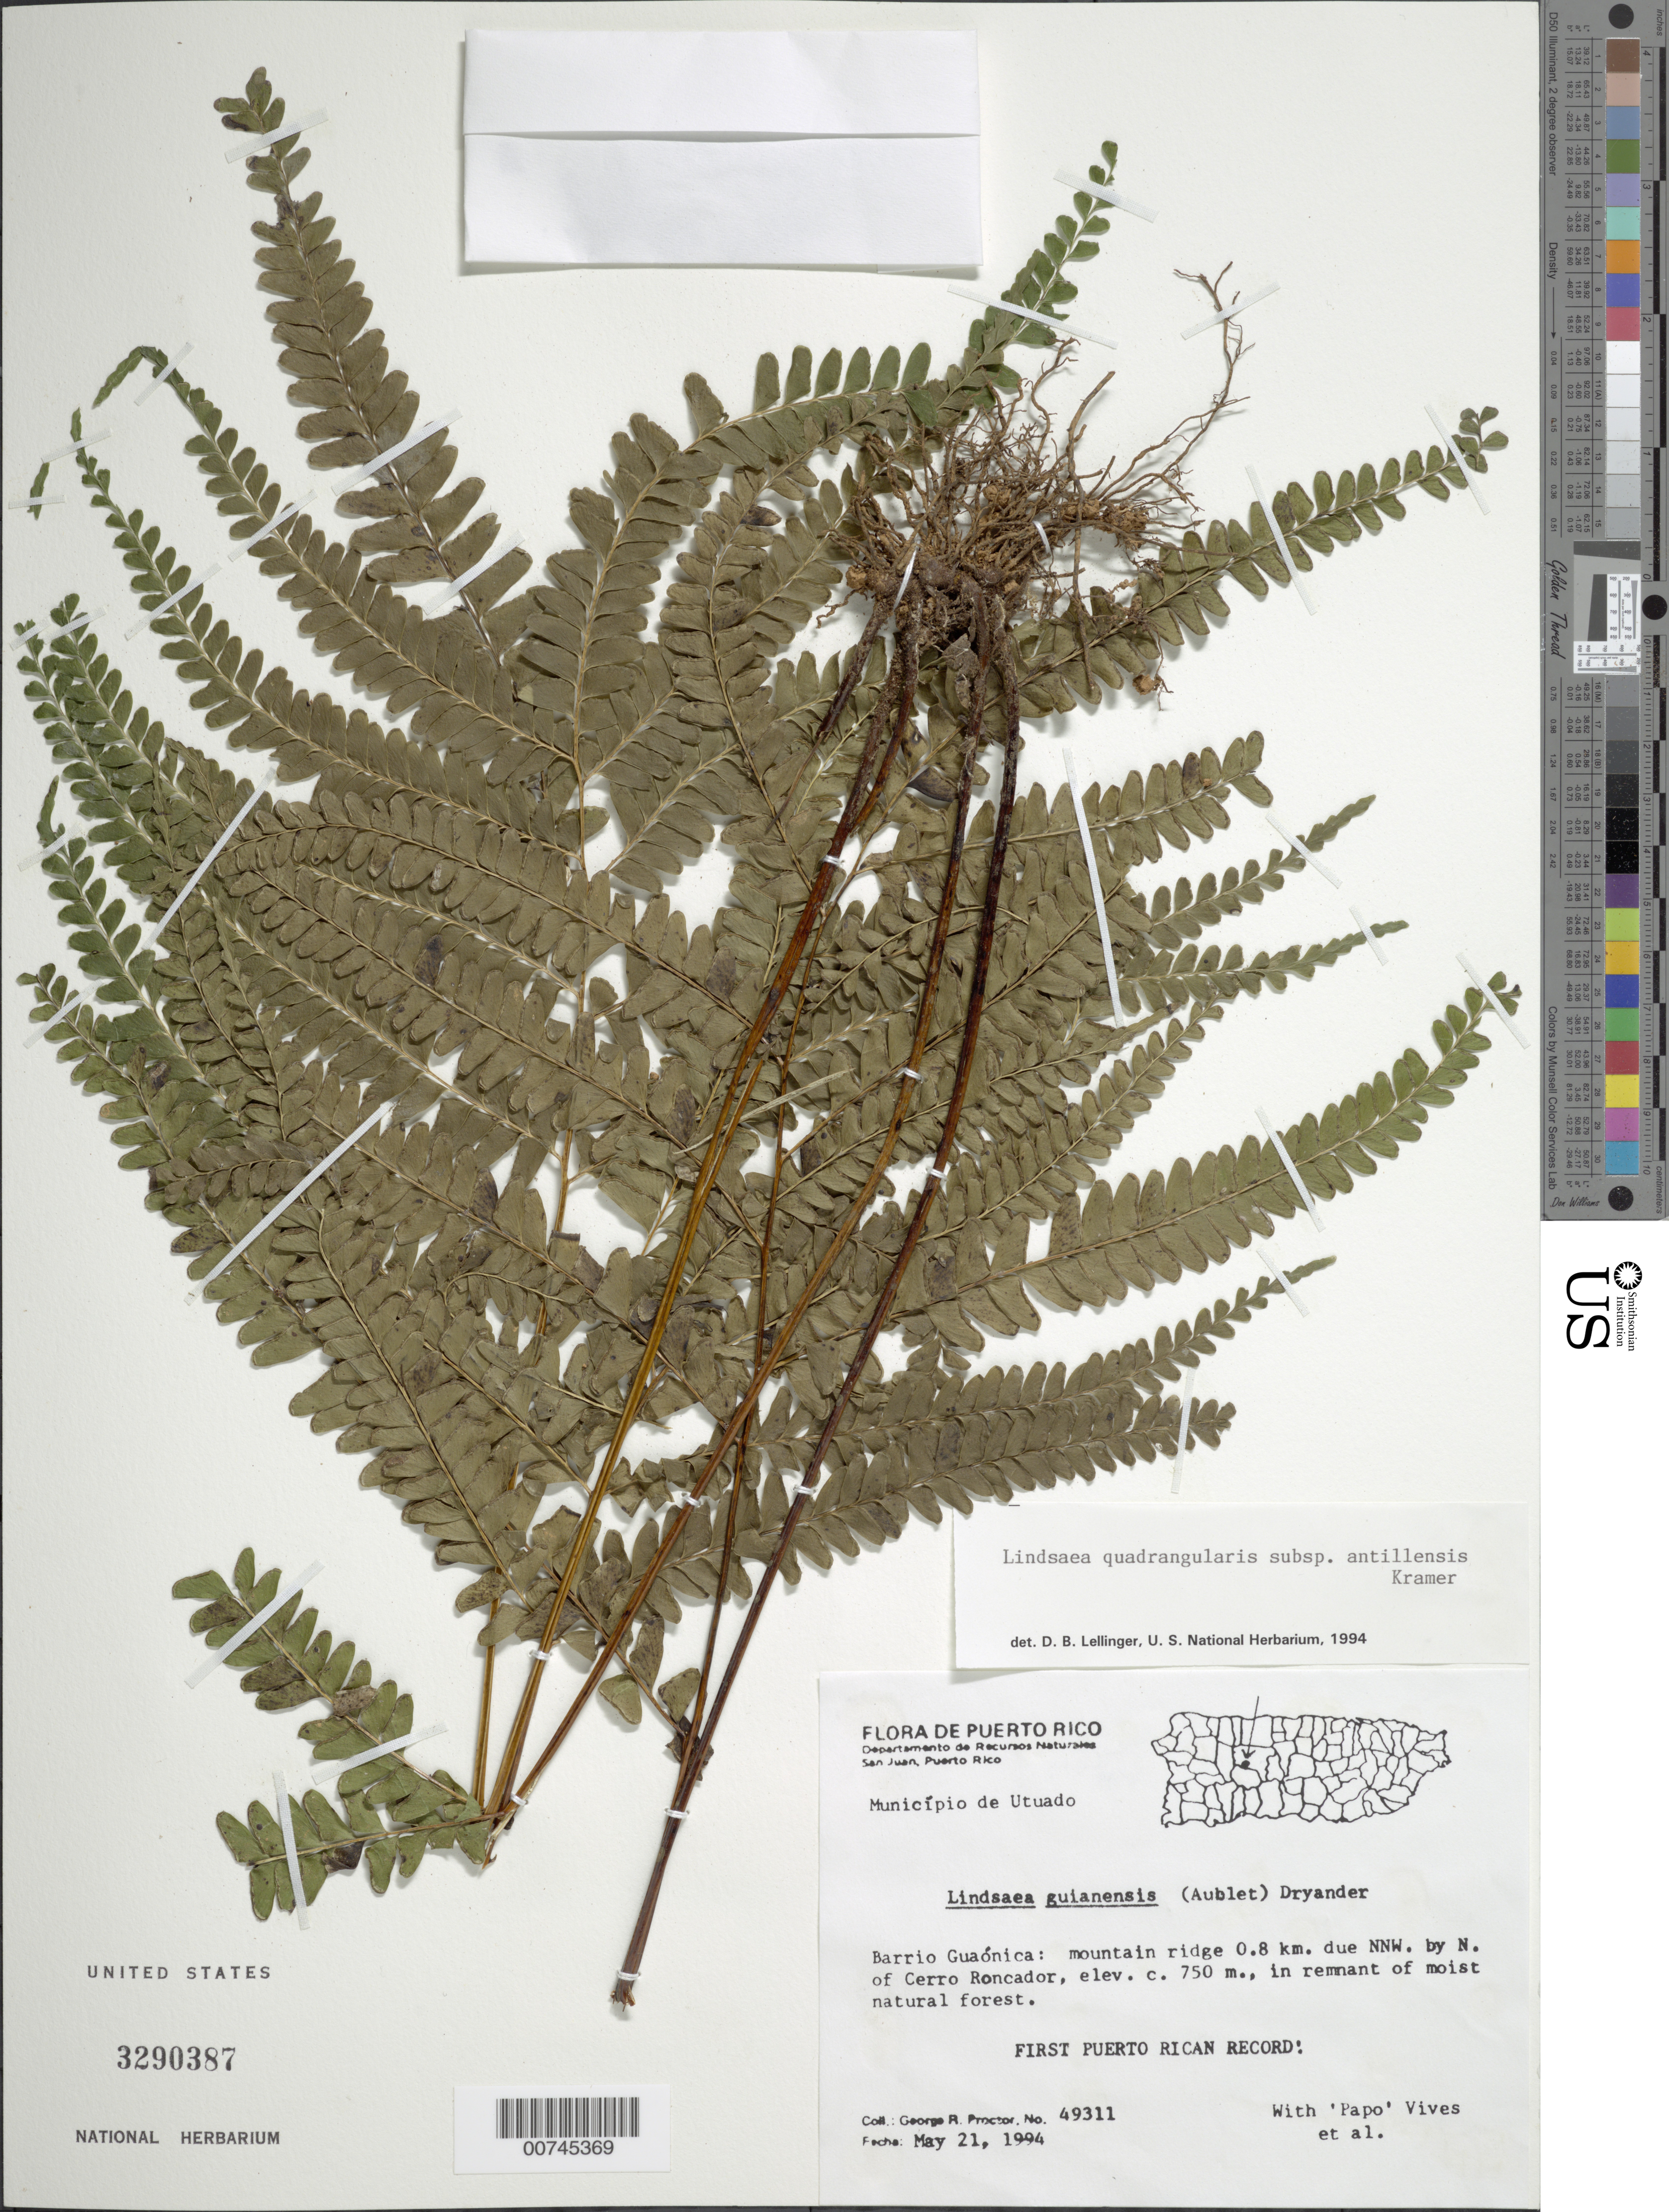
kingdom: Plantae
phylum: Tracheophyta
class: Polypodiopsida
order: Polypodiales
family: Lindsaeaceae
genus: Lindsaea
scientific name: Lindsaea quadrangularis subsp. antillensis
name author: K.U. Kramer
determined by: Lellinger, David B., (BOT), Smithsonian Institution - National Museum of Natural History (UNITED STATES)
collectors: G. R. Proctor, P. Vives & et al.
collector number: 49311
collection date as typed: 21 May 1994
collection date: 1994-05-21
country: Puerto Rico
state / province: Utuado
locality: Barrio Guaónica: mountain ridge 0.8 km due NNW by N of Cerro Roncador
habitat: In remnant of moist natural forest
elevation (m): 750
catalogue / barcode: US 3290387